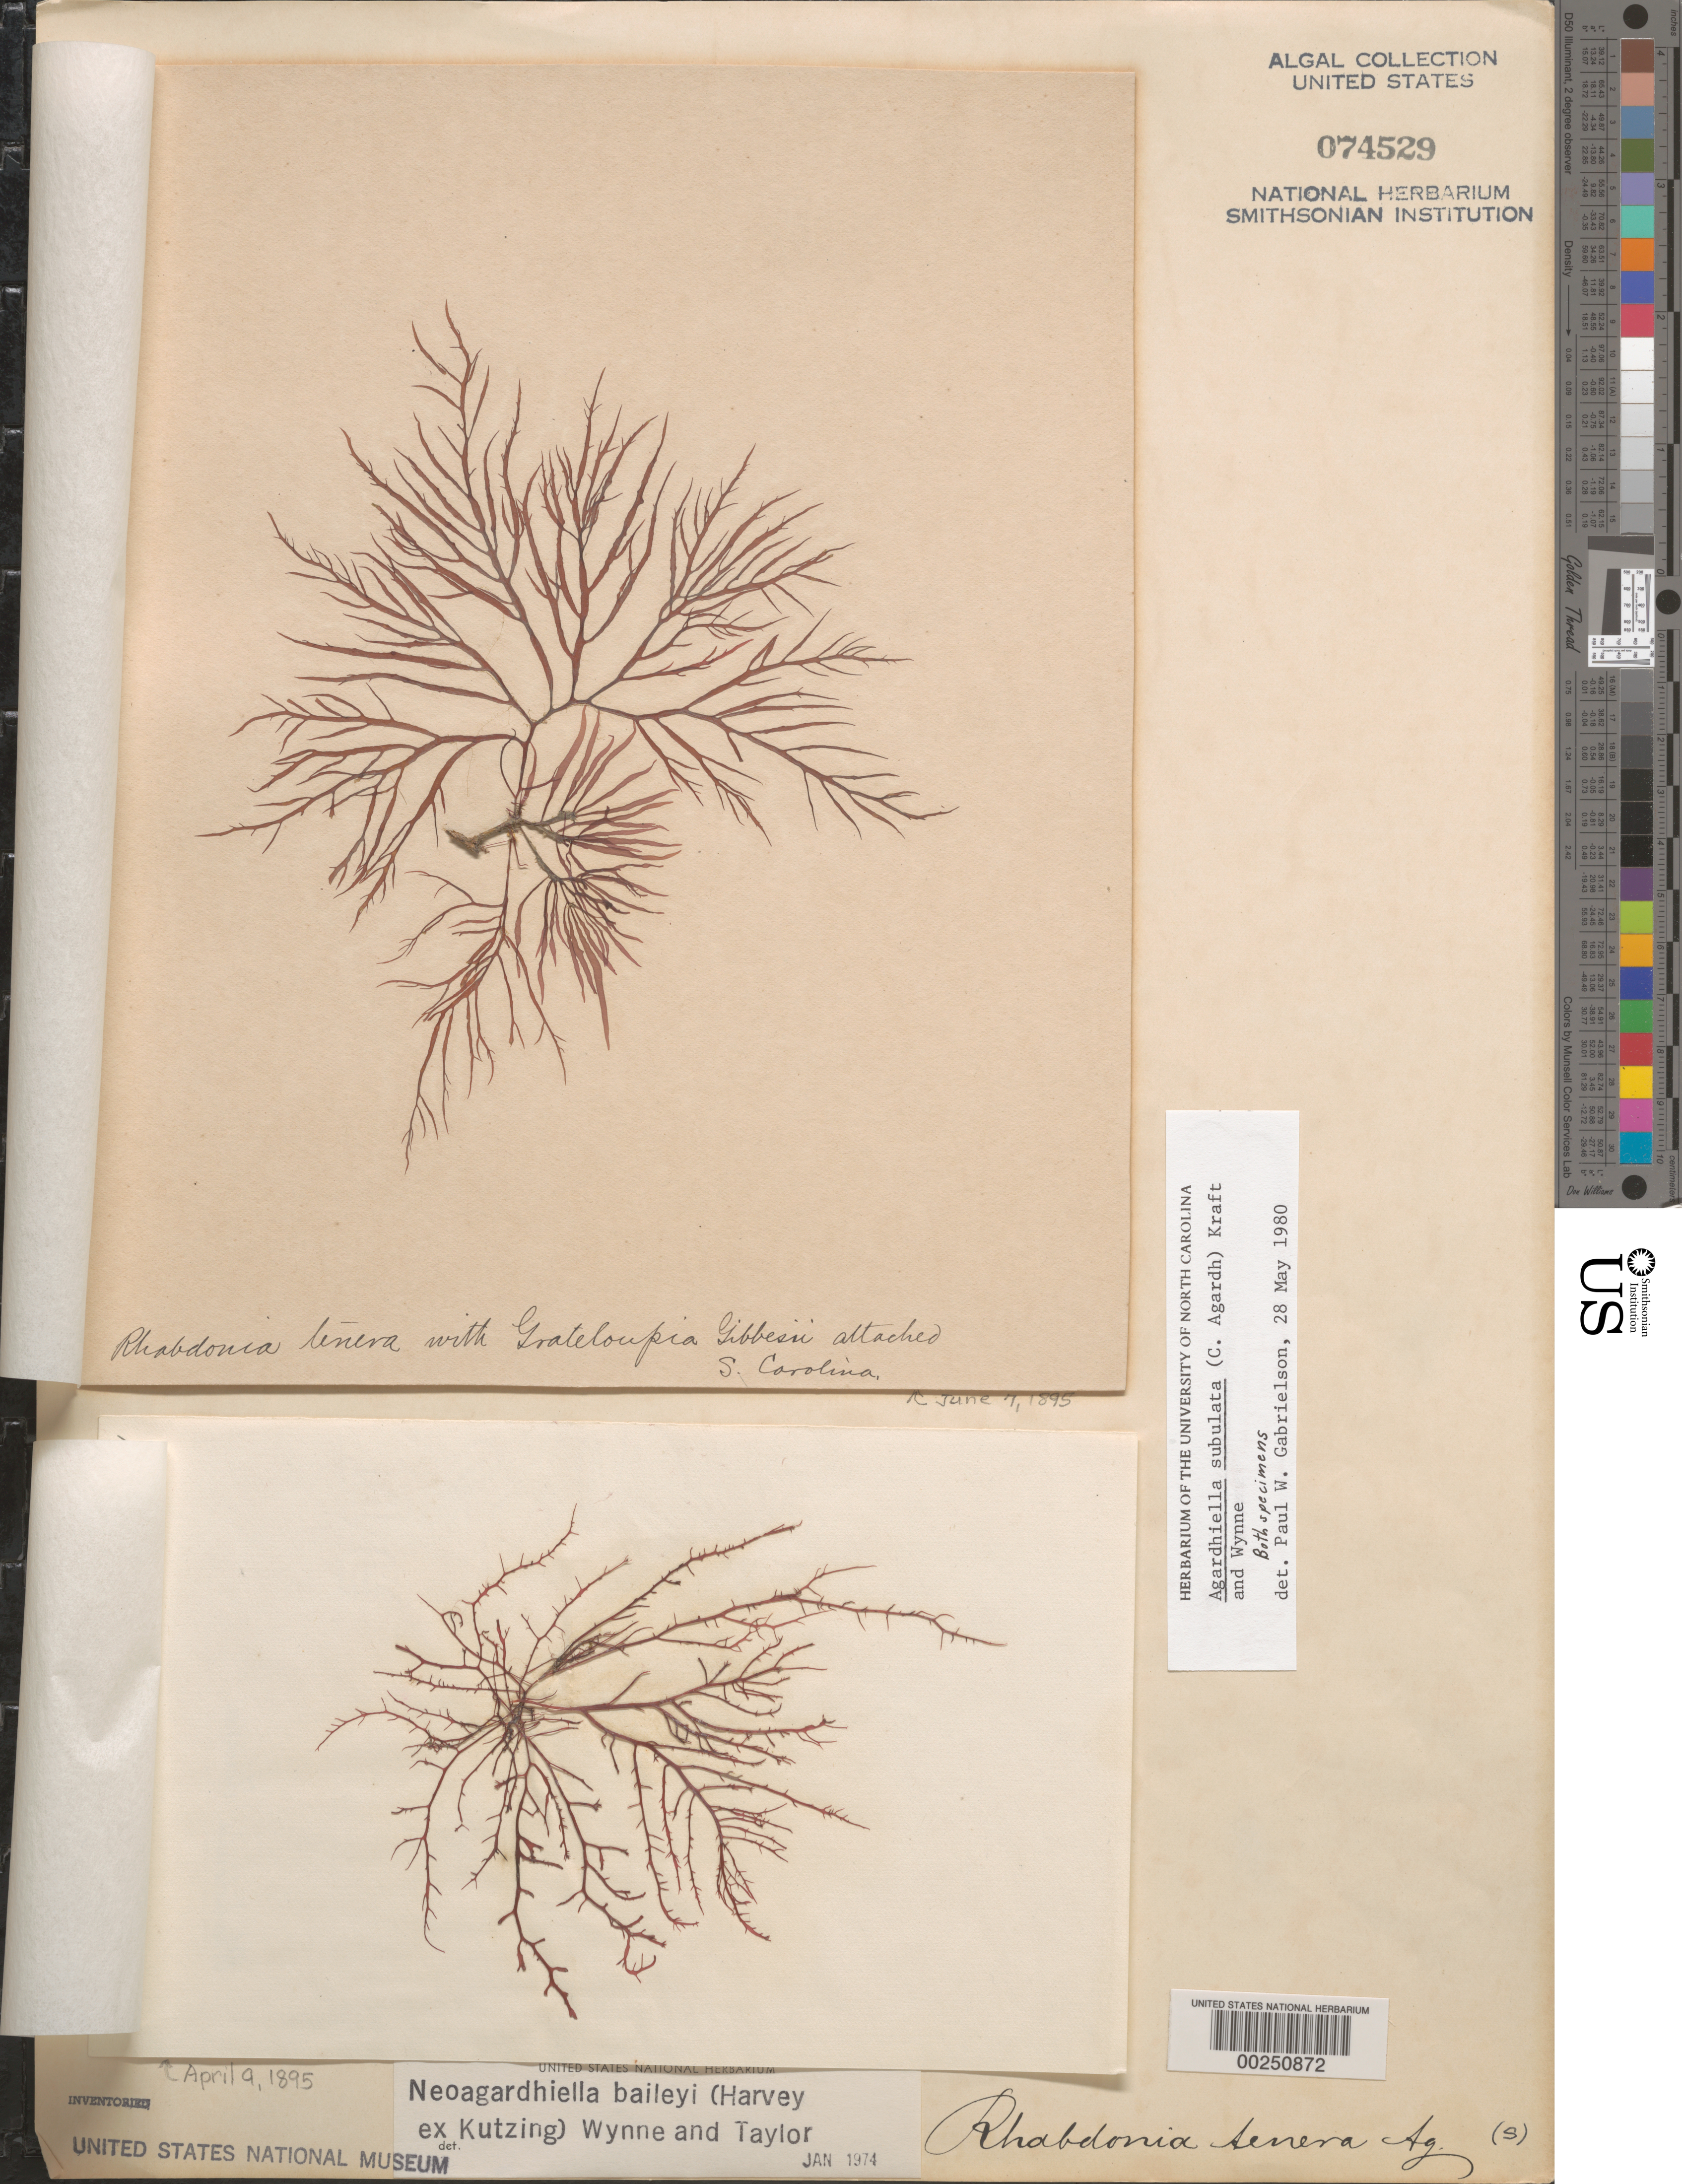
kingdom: Plantae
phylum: Rhodophyta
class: Florideophyceae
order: Gigartinales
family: Solieriaceae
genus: Agardhiella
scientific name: Agardhiella subulata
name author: (C. Agardh) G.T.Kraft & M.J. Wynne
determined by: Gabrielson, P. W.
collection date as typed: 09 Apr 1895 AND 07 Jun 1895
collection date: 1895-04-09,1895-06-07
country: United States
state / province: South Carolina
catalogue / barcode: US 74529